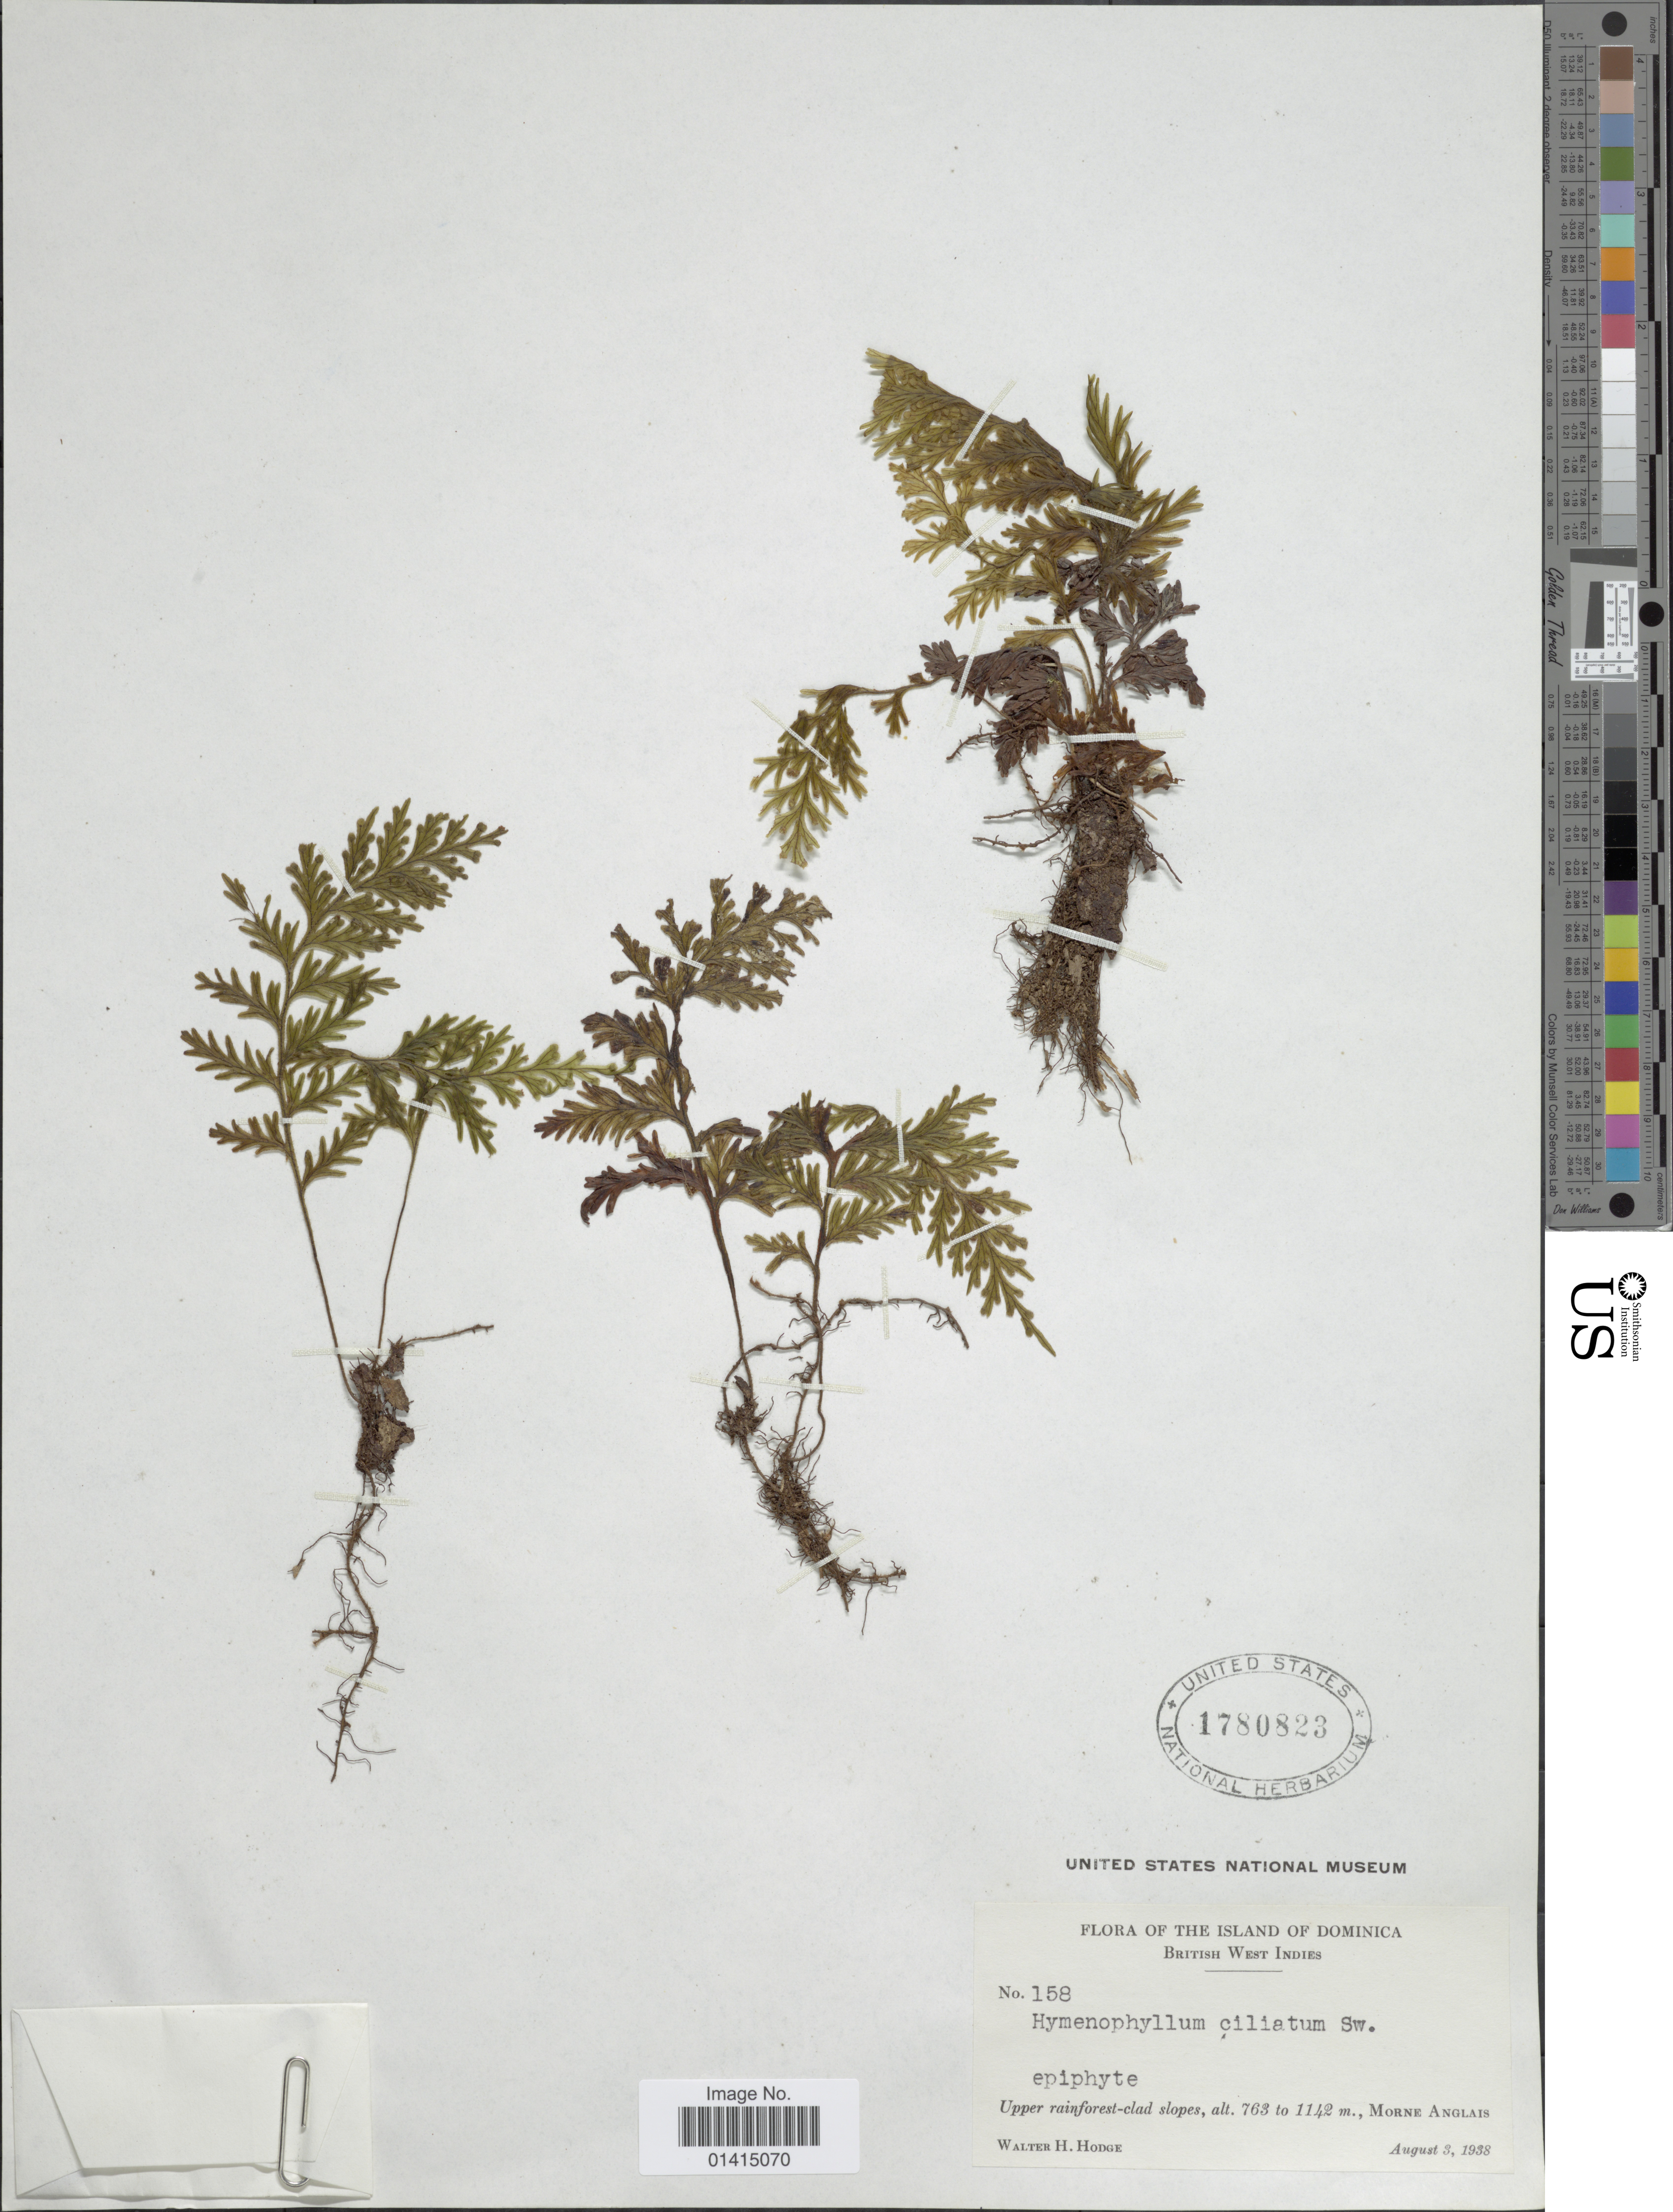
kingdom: Plantae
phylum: Tracheophyta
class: Polypodiopsida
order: Hymenophyllales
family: Hymenophyllaceae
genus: Hymenophyllum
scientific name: Hymenophyllum hirtellum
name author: Sw. in Schrad.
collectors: W. Hodge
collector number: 158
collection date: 1938-08-03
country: Dominica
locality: Island of Dominica, British West Indies, Upper rainforest-clad slopes, Morne Anglais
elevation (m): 763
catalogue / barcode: US 1780823